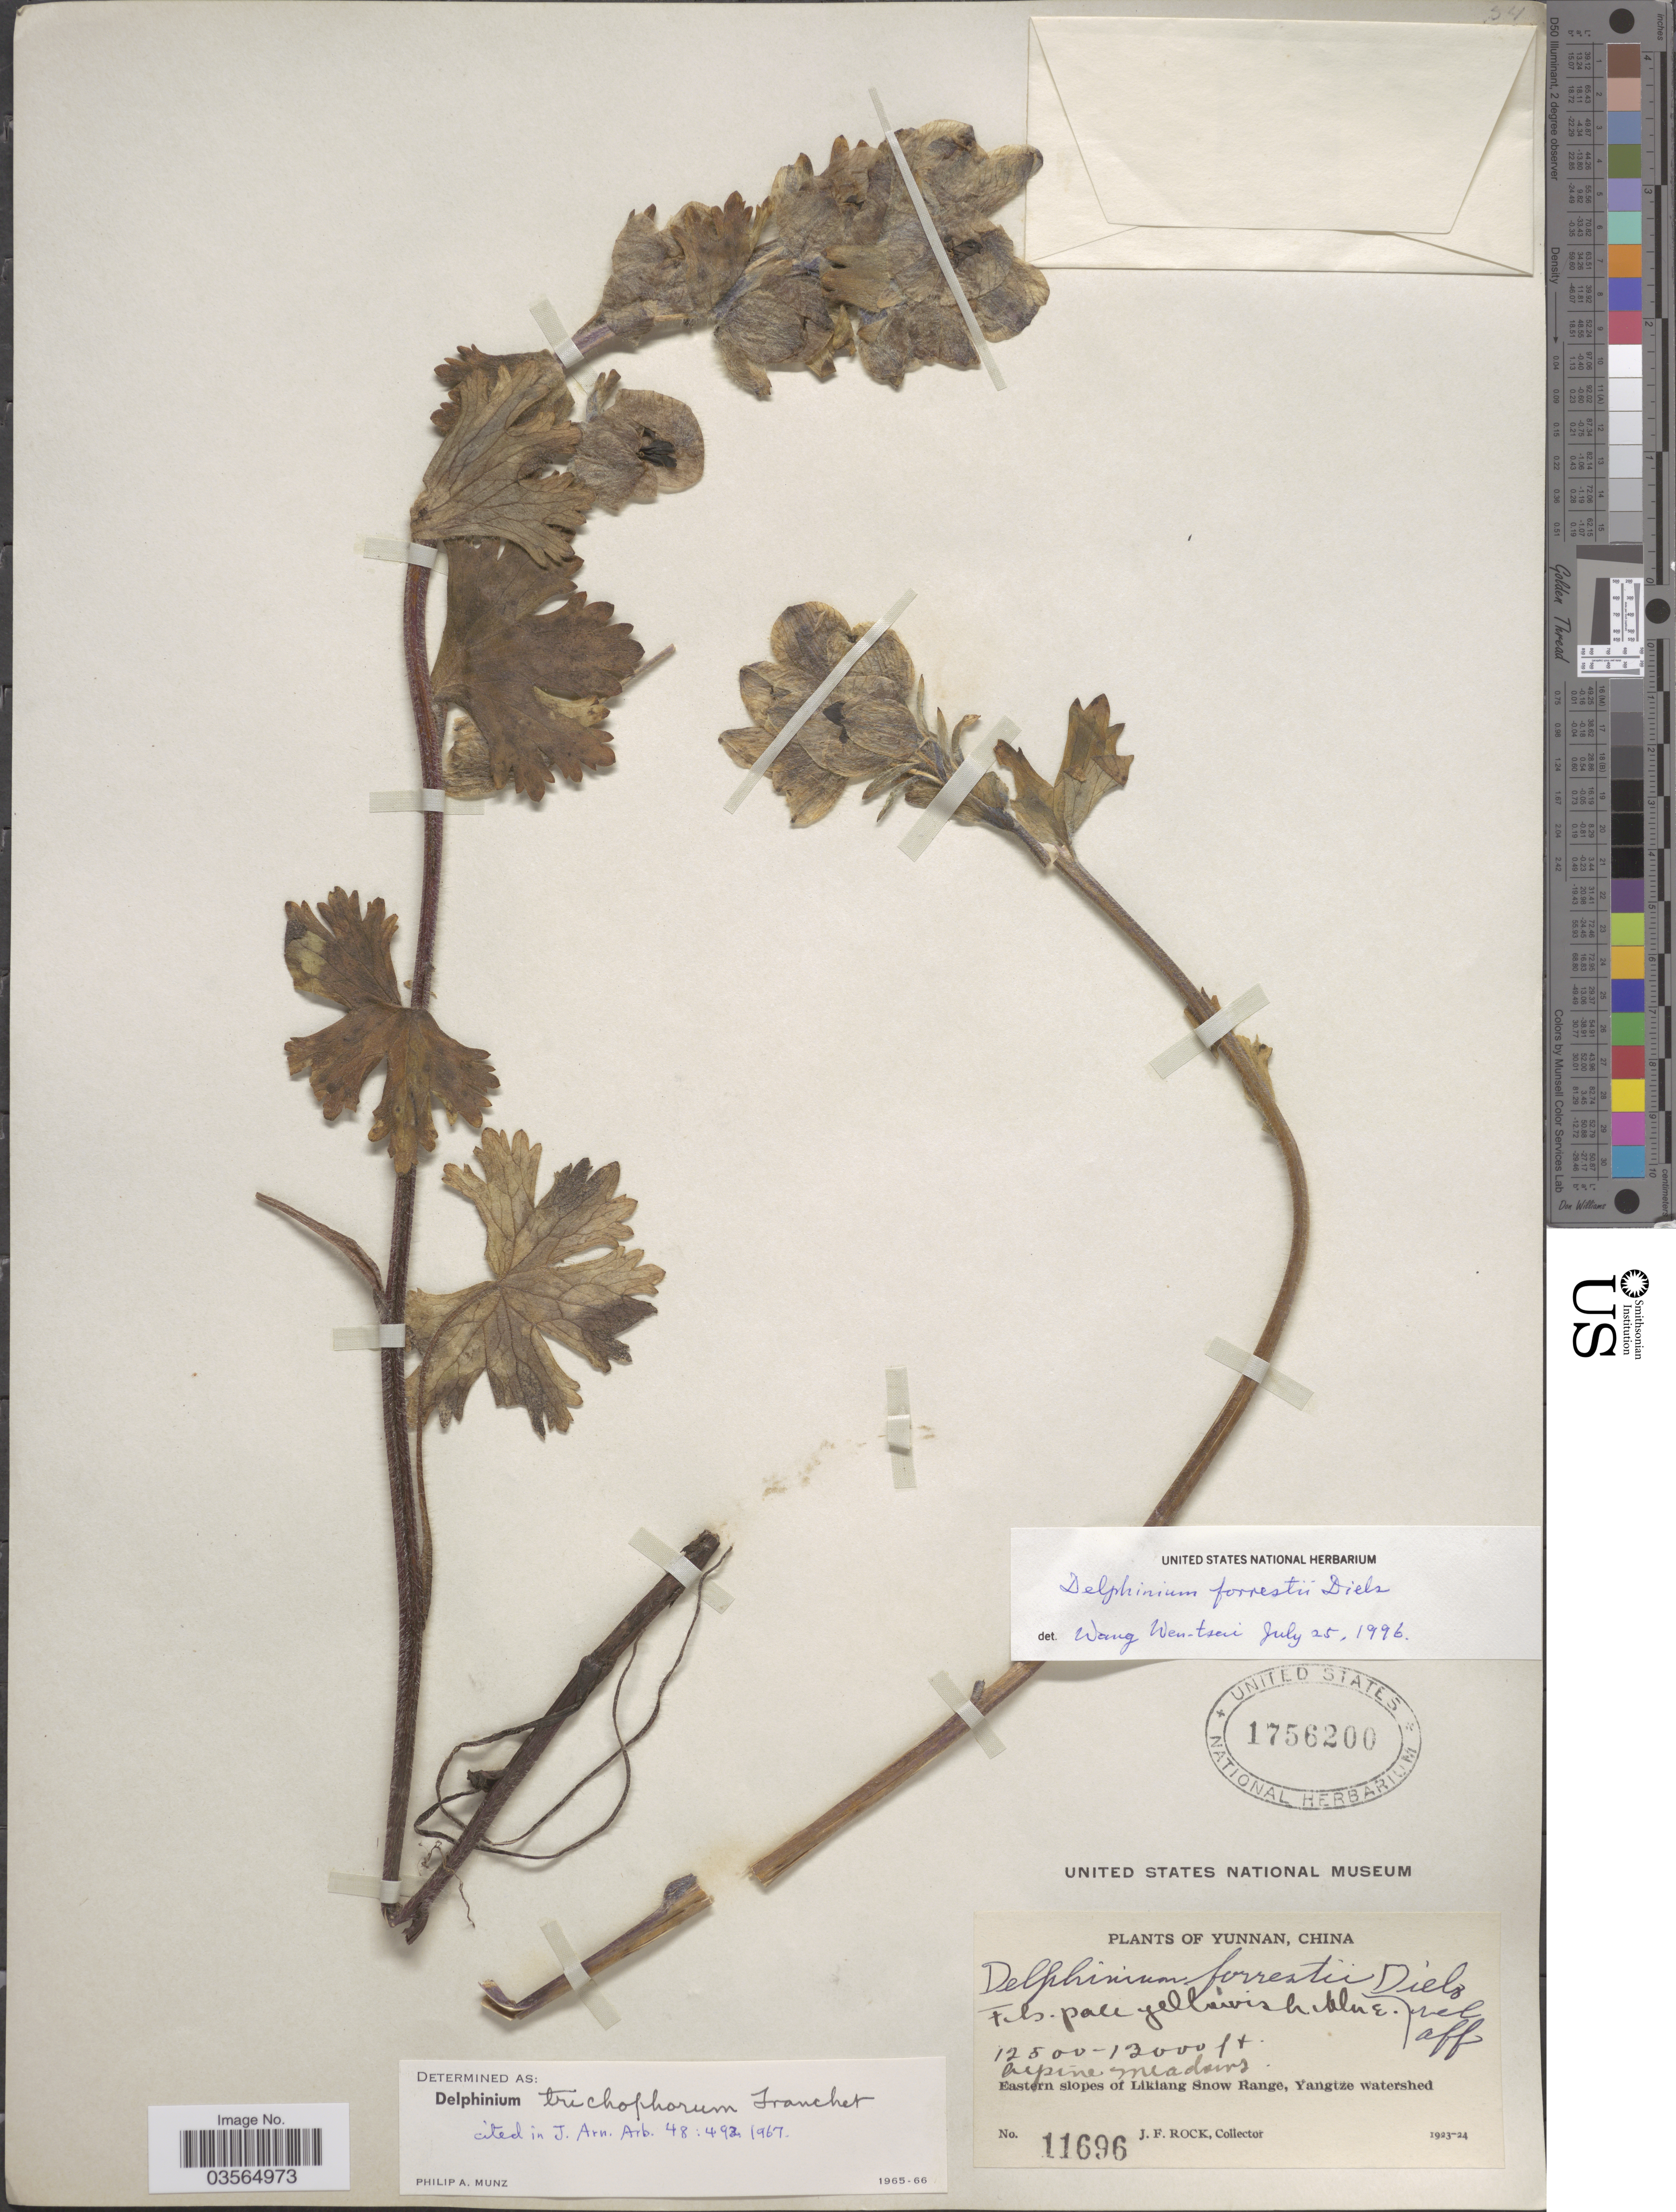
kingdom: Plantae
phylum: Tracheophyta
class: Magnoliopsida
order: Ranunculales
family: Ranunculaceae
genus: Delphinium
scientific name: Delphinium forrestii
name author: Diels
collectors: J. Rock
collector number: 11696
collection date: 1923/1924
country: China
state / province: Yunnan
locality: Eastern slopes of Likiang Snow Range, Yangtze watershed.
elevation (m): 3810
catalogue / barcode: US 1756200